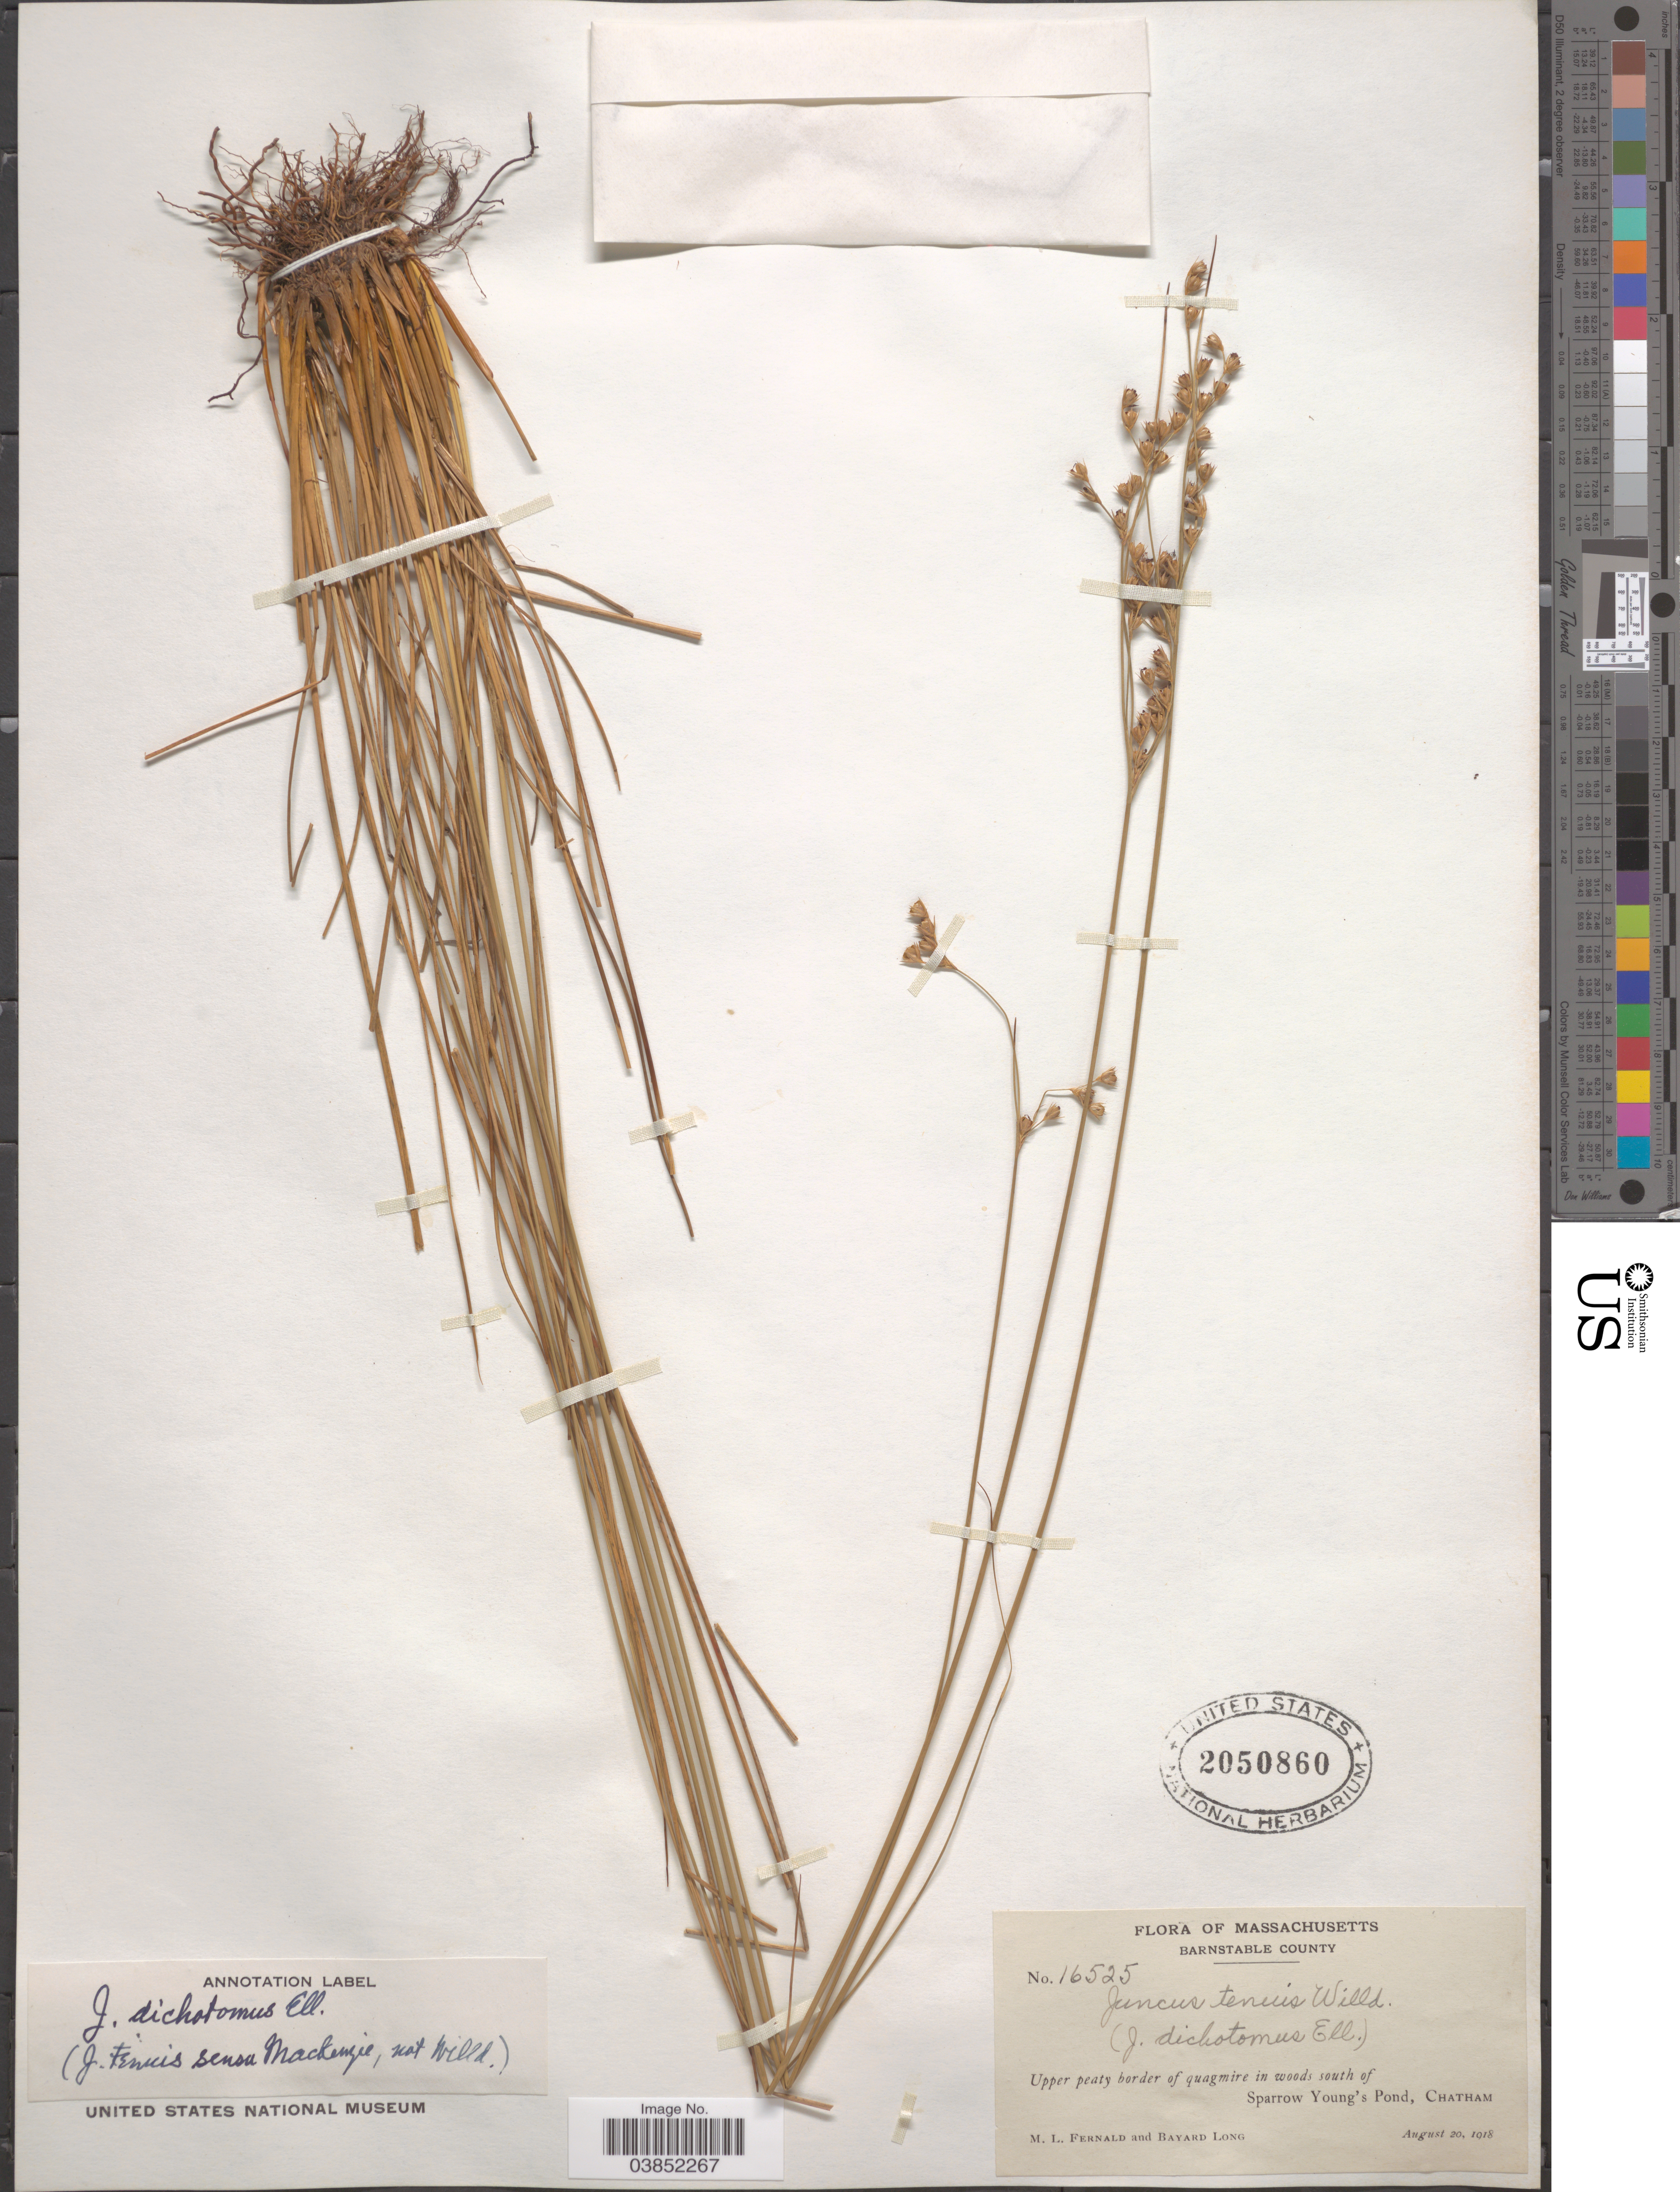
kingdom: Plantae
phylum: Tracheophyta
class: Liliopsida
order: Poales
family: Juncaceae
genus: Juncus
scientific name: Juncus dichotomus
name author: Elliott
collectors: M. L. Fernald & B. Long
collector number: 16525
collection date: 1918-08-20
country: United States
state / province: Massachusetts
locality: Barnstable County. Upper peaty border of Quagmire in woods south of Sparrow Young's Pond, Chatham.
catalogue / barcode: US 2050860